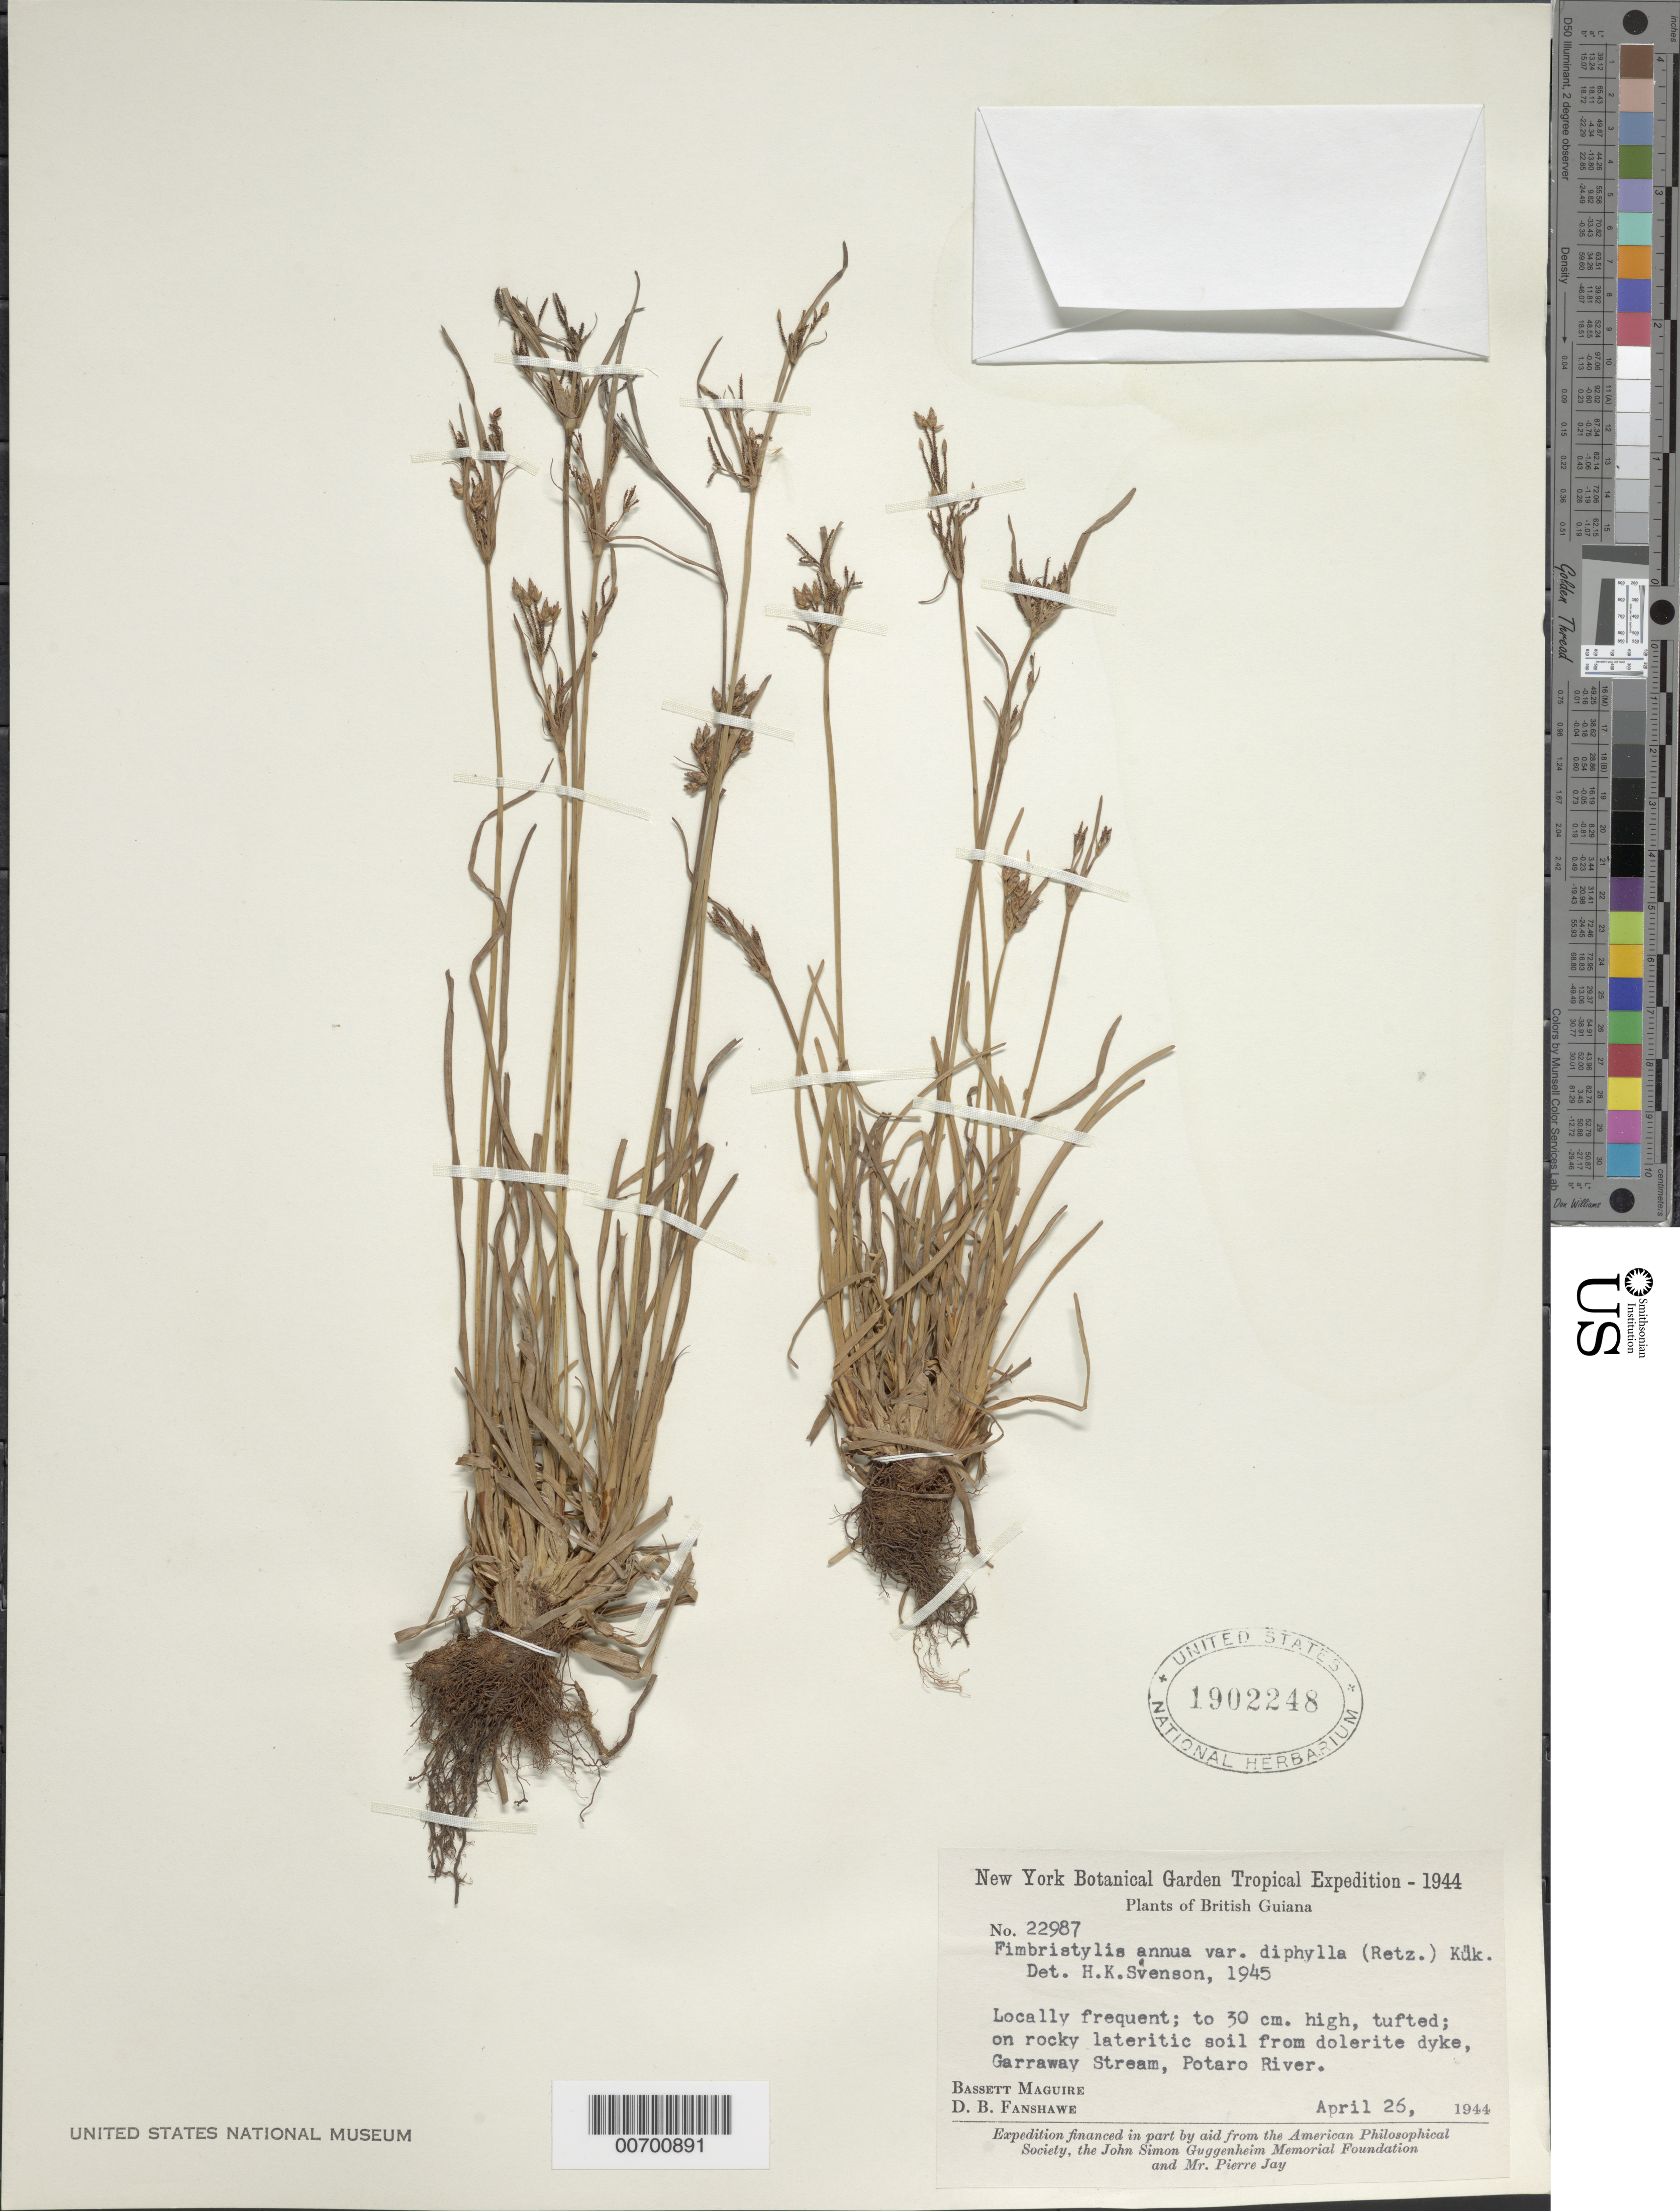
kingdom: Plantae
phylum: Tracheophyta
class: Liliopsida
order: Poales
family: Cyperaceae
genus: Fimbristylis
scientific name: Fimbristylis dichotoma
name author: (L.) Vahl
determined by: Strong, Mark T., (BOT), Smithsonian Institution - National Museum of Natural History (UNITED STATES)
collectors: B. Maguire & D. B. Fanshawe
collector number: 22987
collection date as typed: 26-Apr-44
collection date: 1944-04-26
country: Guyana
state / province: Potaro-Siparuni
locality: Garraway Stream, Potaro River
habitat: Rocky lateritic soil from dolerite dyke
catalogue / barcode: US 1902248